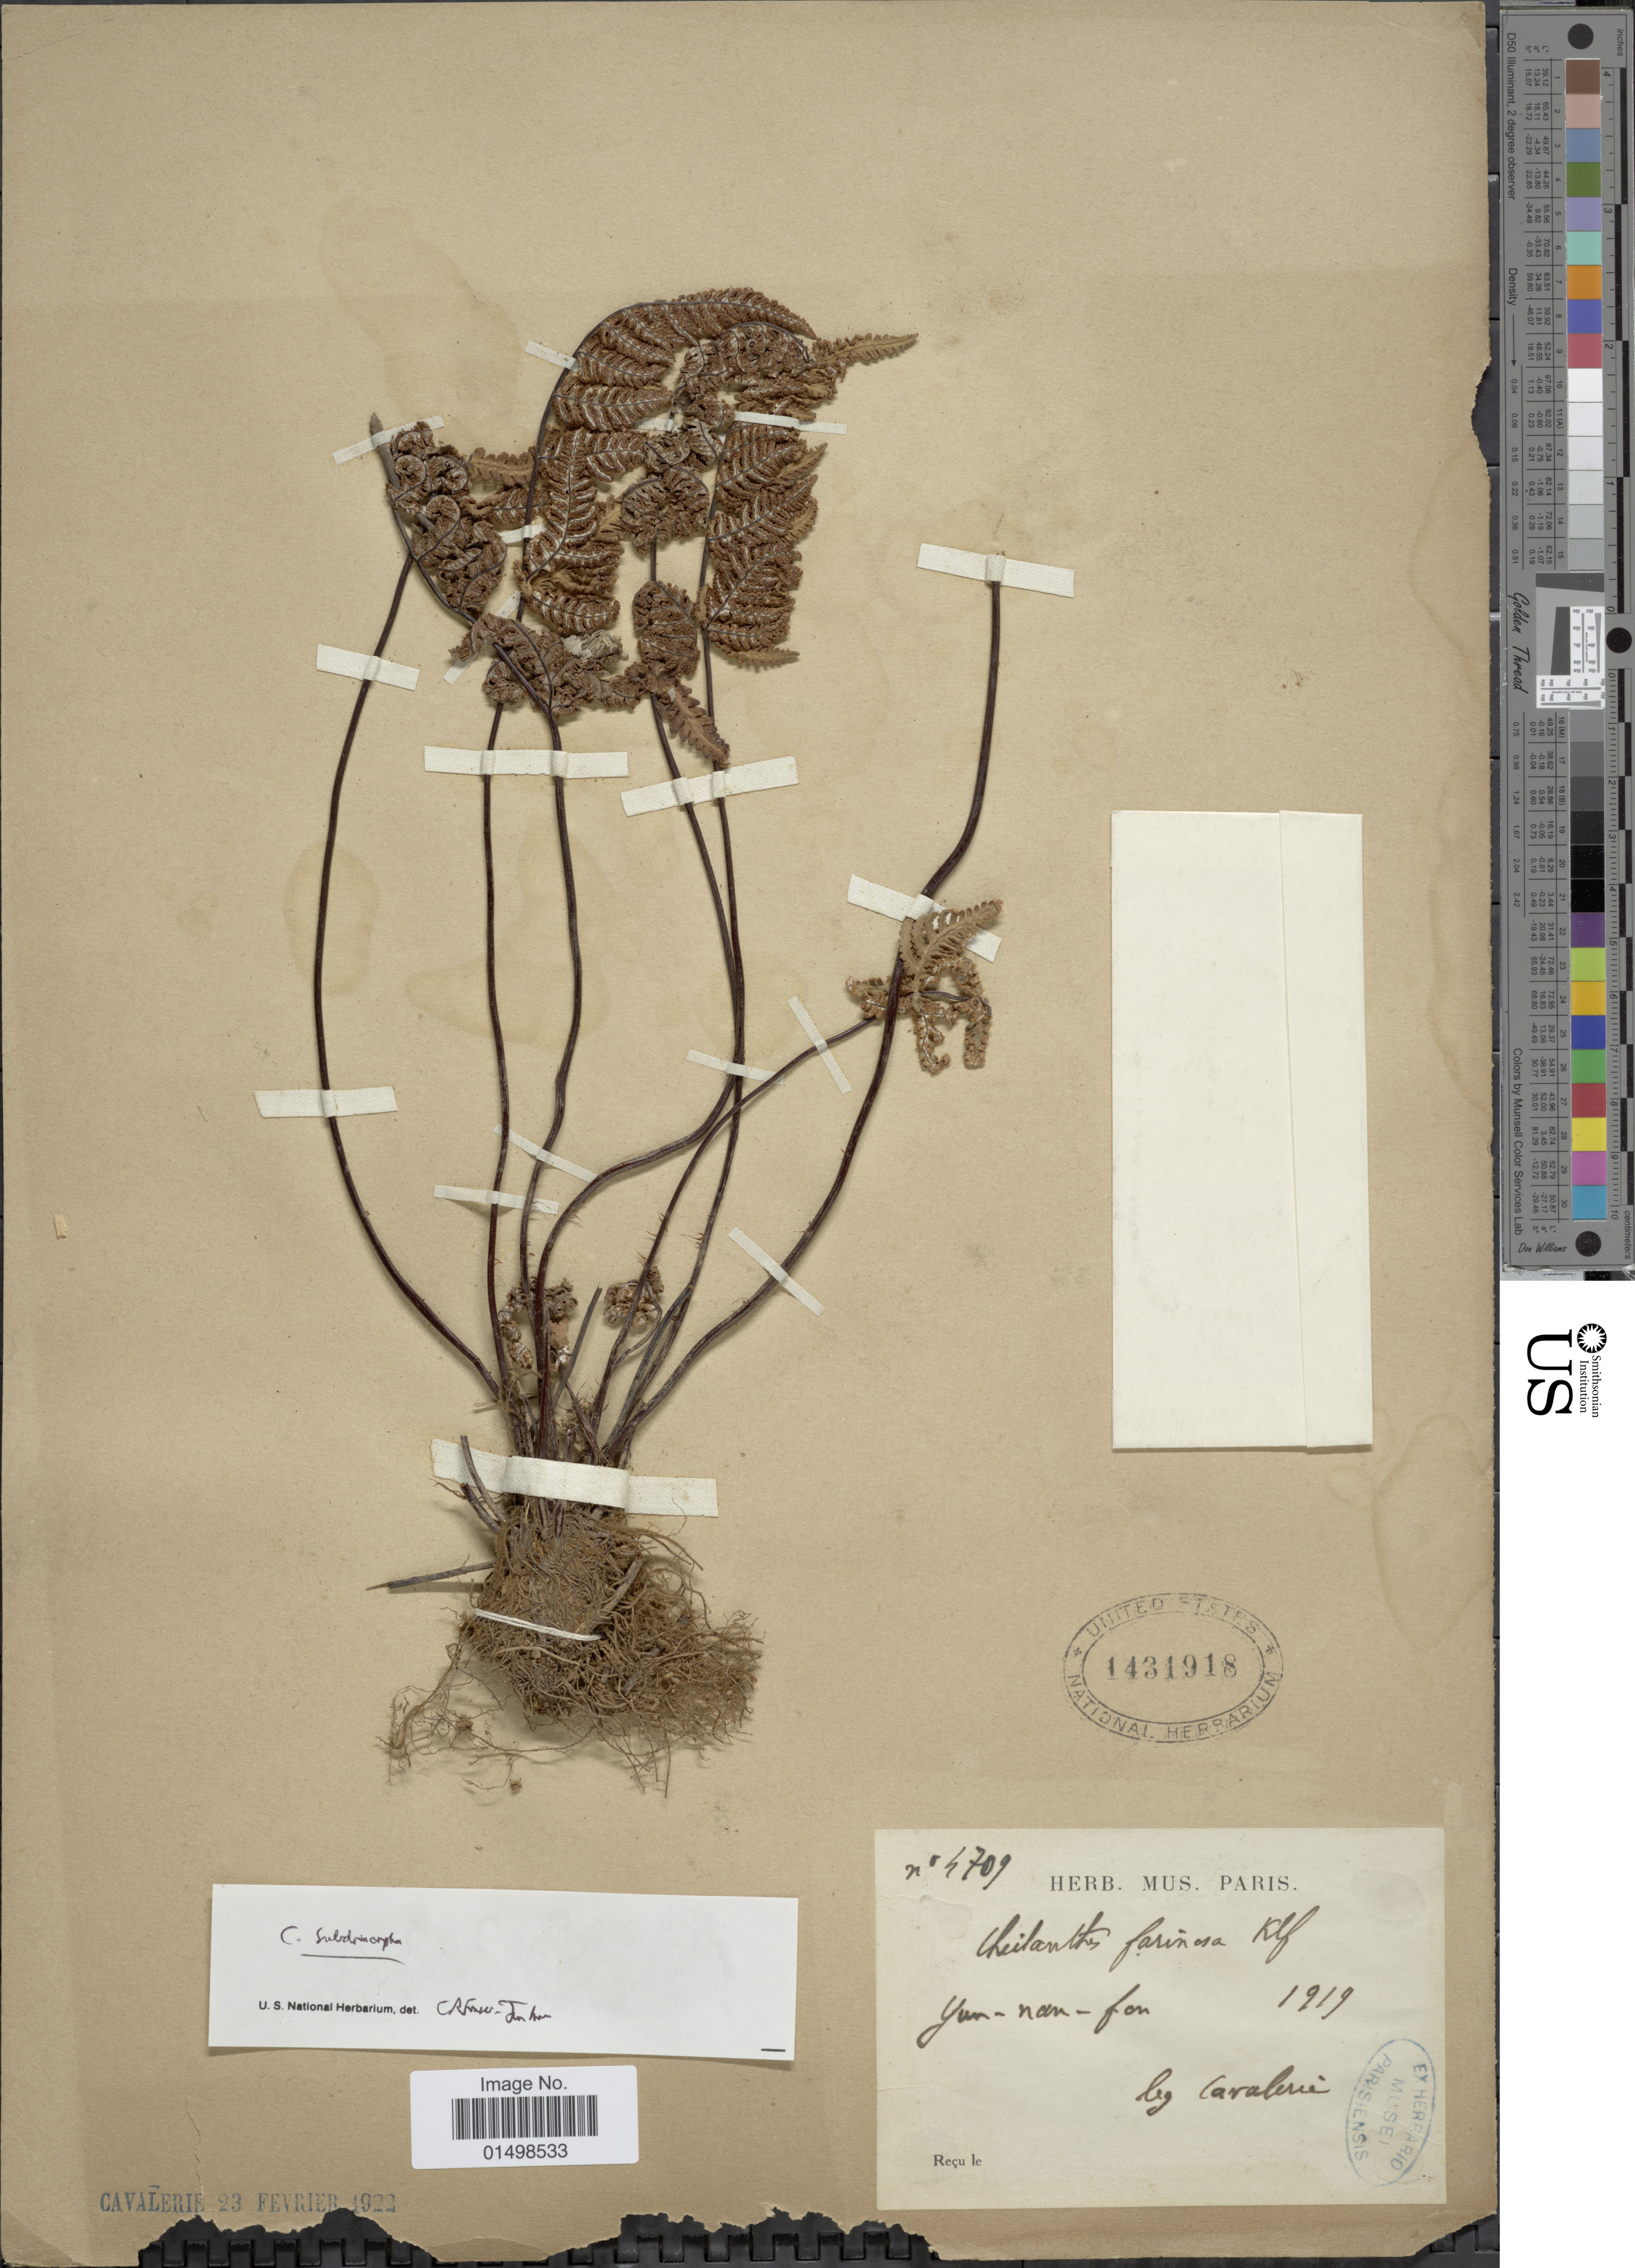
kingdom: Plantae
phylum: Tracheophyta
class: Polypodiopsida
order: Polypodiales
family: Pteridaceae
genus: Aleuritopteris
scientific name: Aleuritopteris farinosa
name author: (Forssk.) Fée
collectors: -. Cavalerie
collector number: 4709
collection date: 1919/1922-02-23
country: China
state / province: Yunnan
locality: Yun-nan-fen [interpreted]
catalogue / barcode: US 1431918